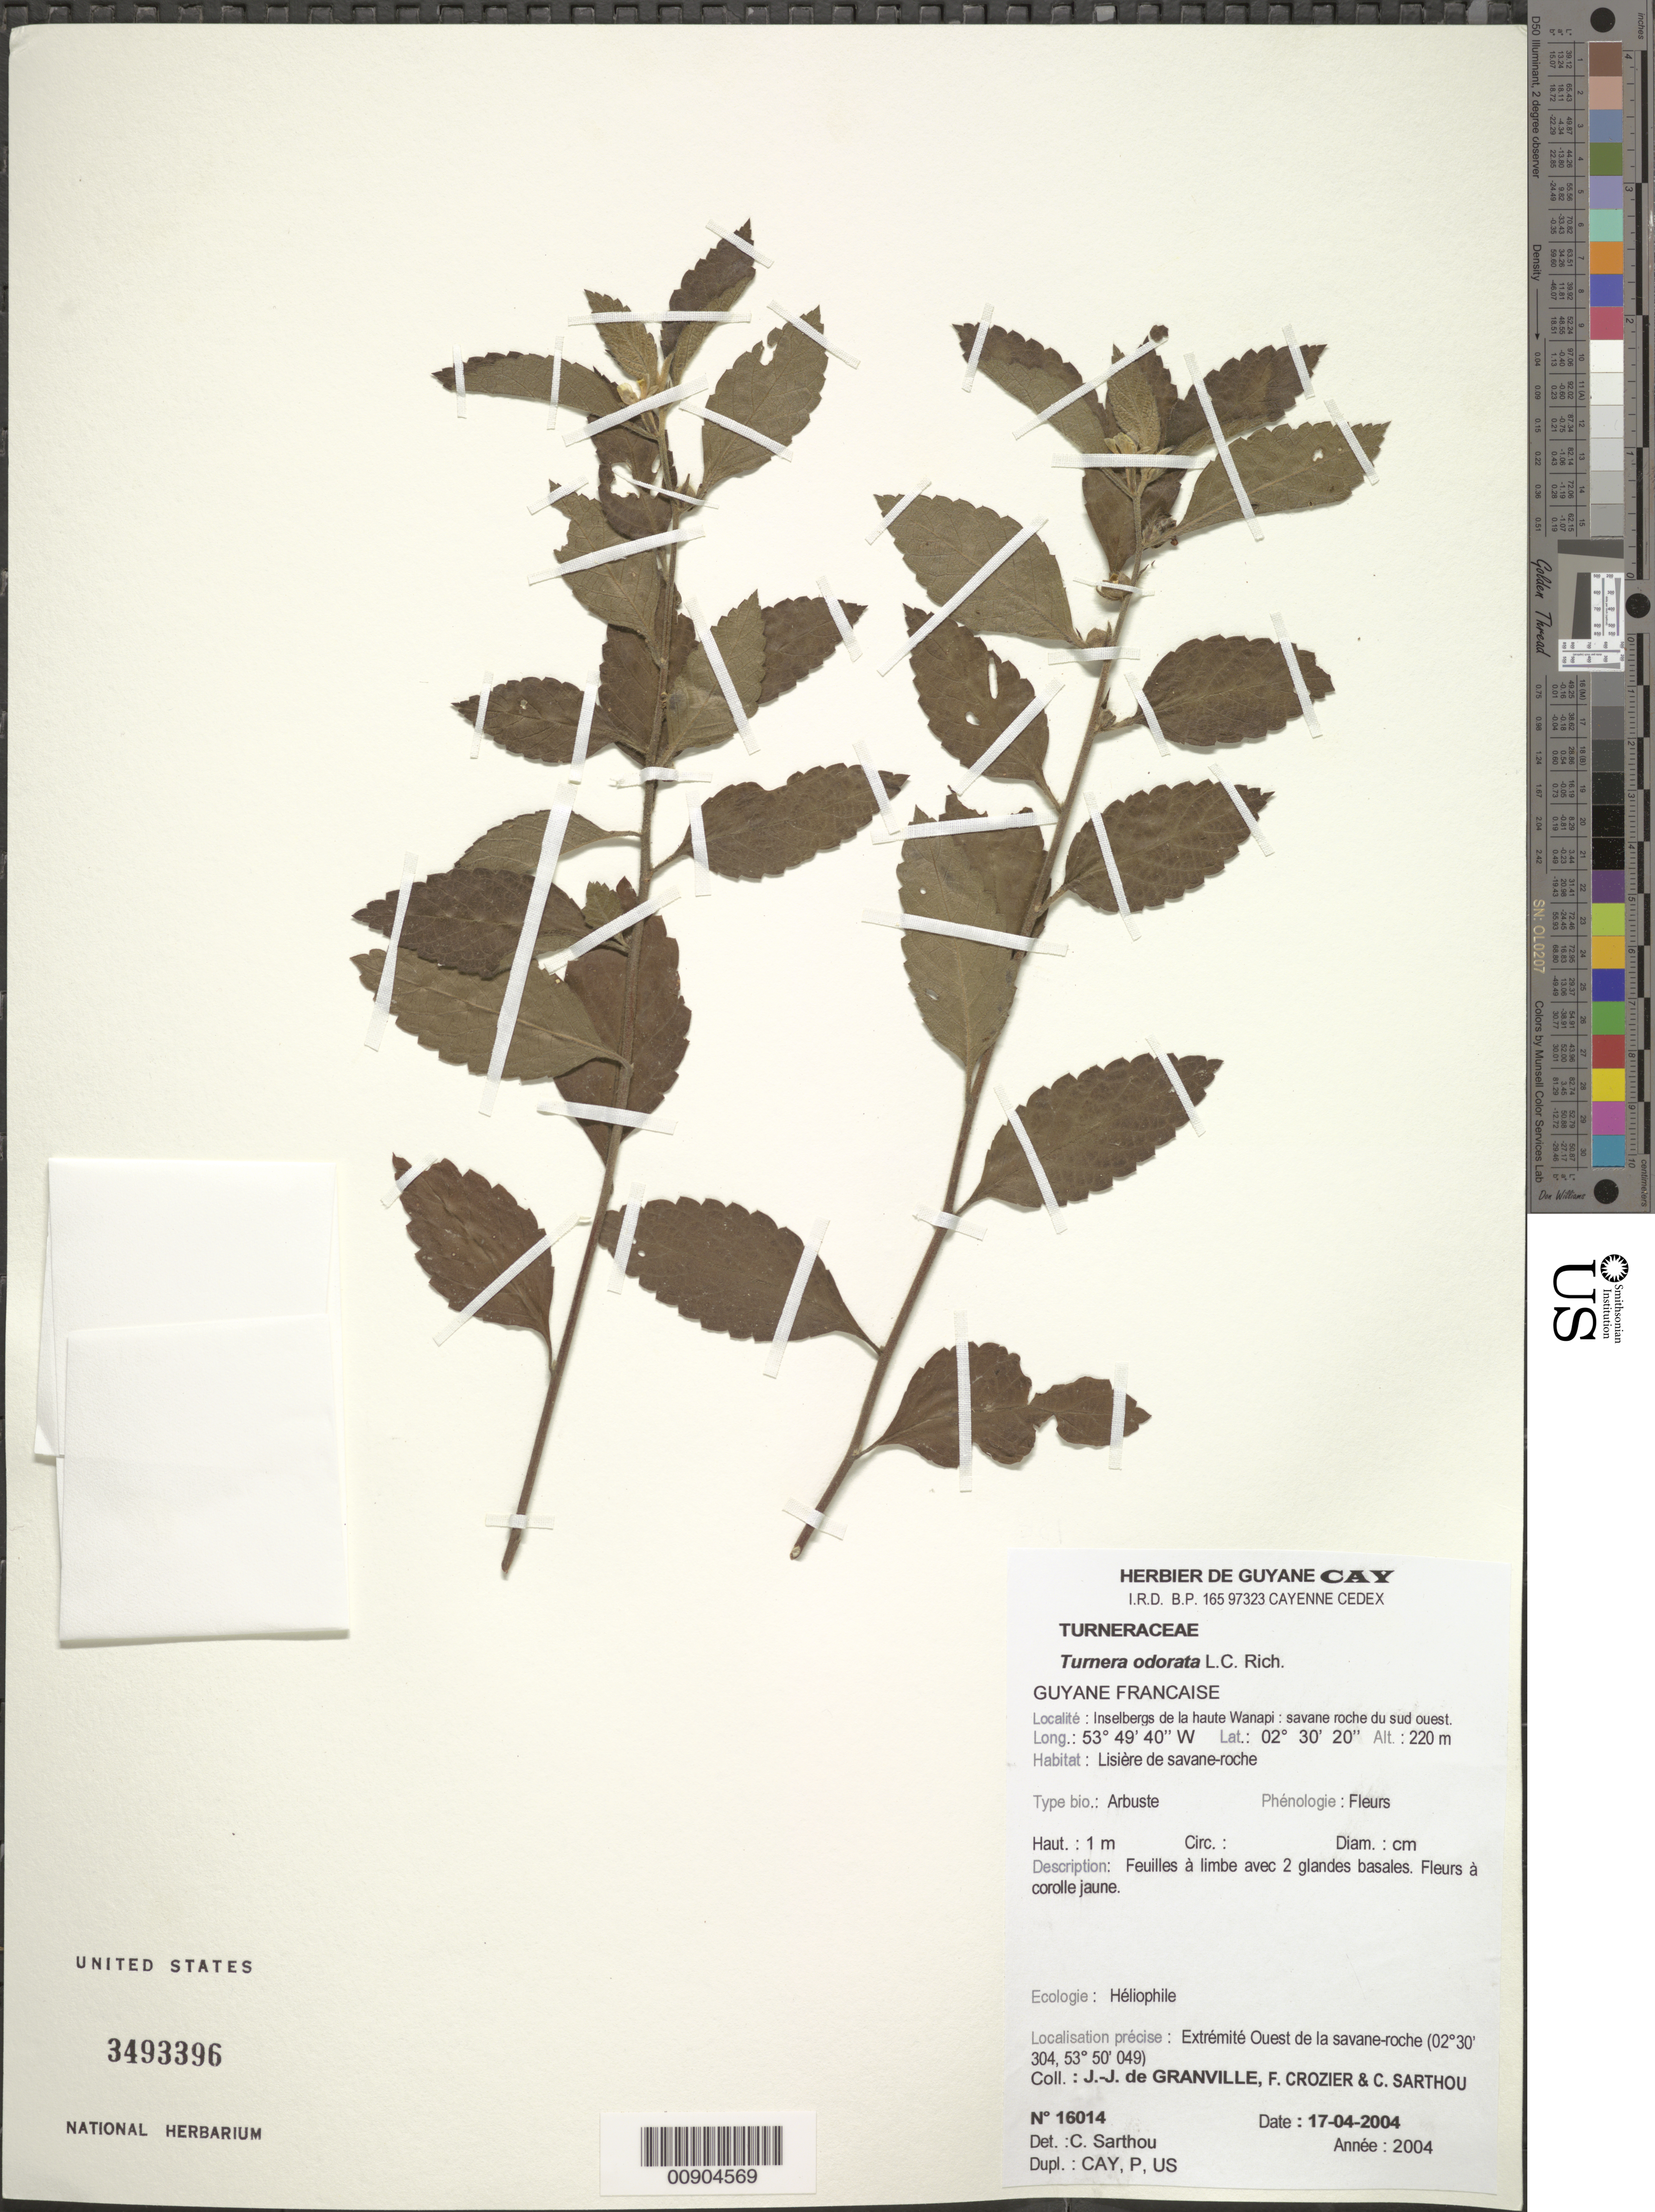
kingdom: Plantae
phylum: Tracheophyta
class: Magnoliopsida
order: Malpighiales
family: Turneraceae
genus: Turnera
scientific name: Turnera odorata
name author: Rich.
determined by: Sarthou, C.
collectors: J.-J. de Granville, F. Crozier & C. Sarthou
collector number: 16014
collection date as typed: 17-Apr-04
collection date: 2004-04-17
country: French Guiana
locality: Inselbergs de la haute Wanapi, extrémité ouest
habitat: Lisière de savane roche, héliophile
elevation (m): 220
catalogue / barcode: US 3493396